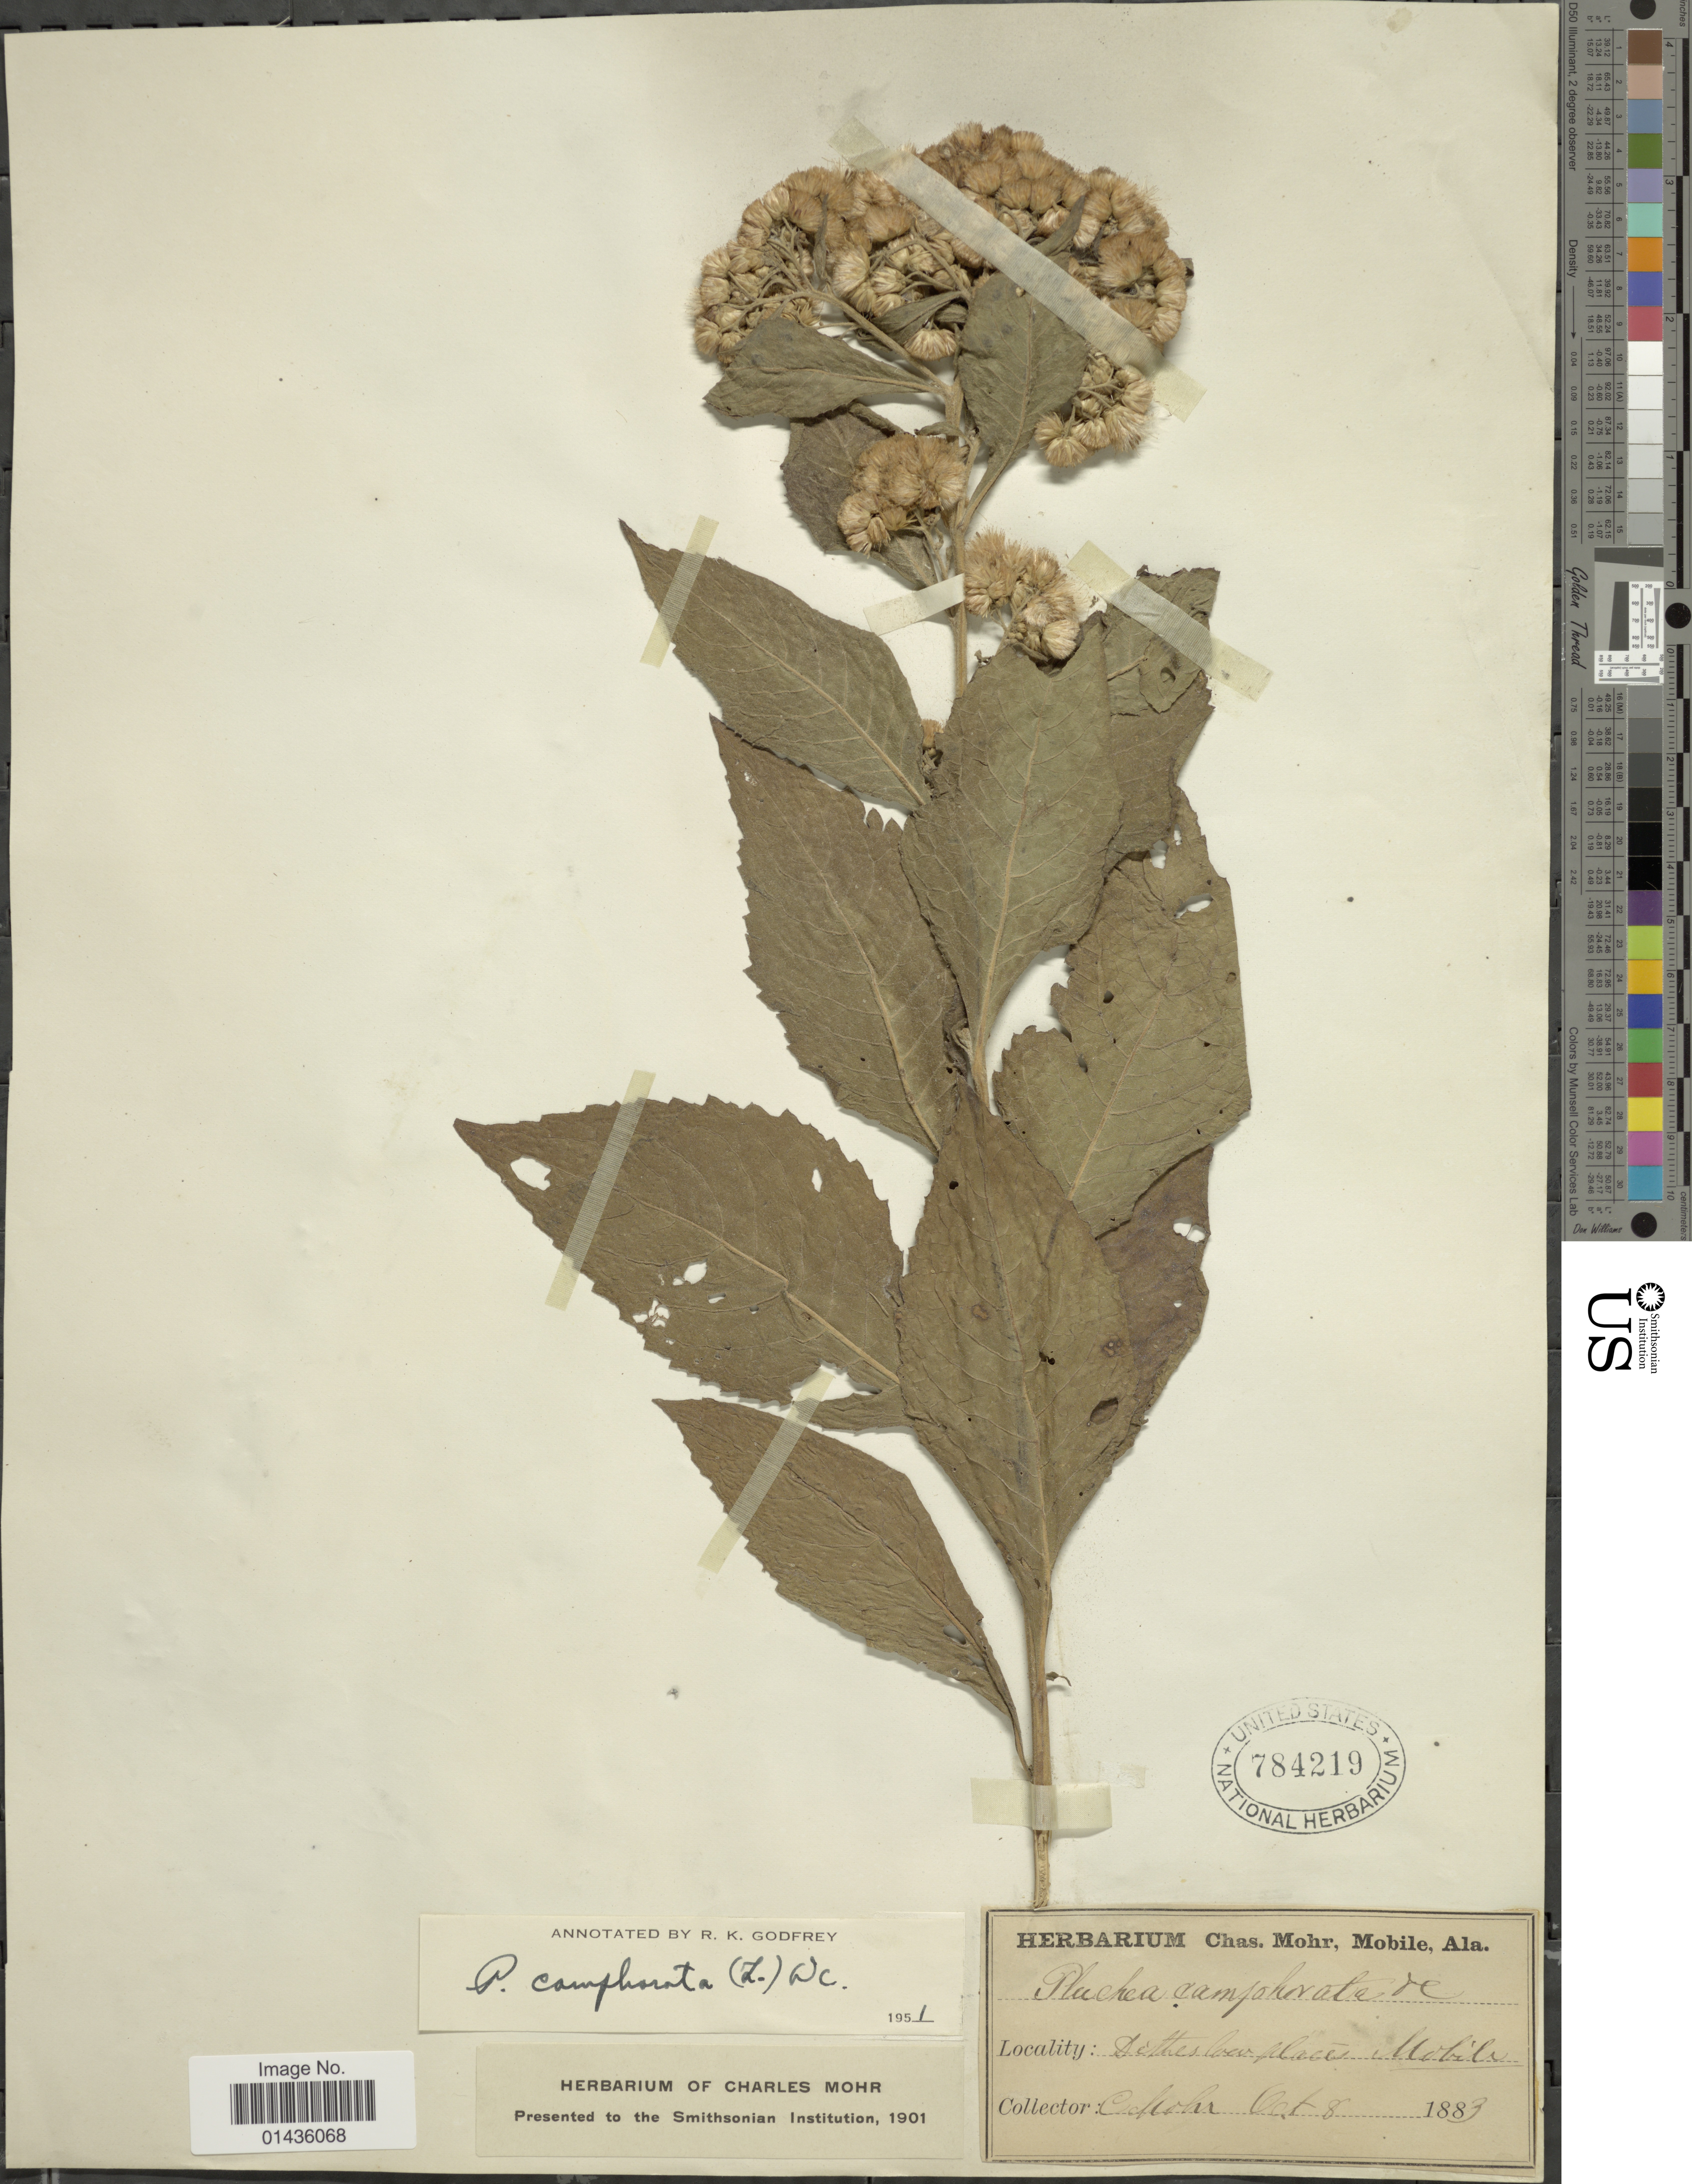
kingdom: Plantae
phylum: Tracheophyta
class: Magnoliopsida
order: Asterales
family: Asteraceae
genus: Pluchea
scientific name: Pluchea camphorata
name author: (L.) DC.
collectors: Mohr, C. T. (herbarium)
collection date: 1883-10-08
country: United States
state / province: Alabama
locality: Mobile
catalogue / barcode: US 784219